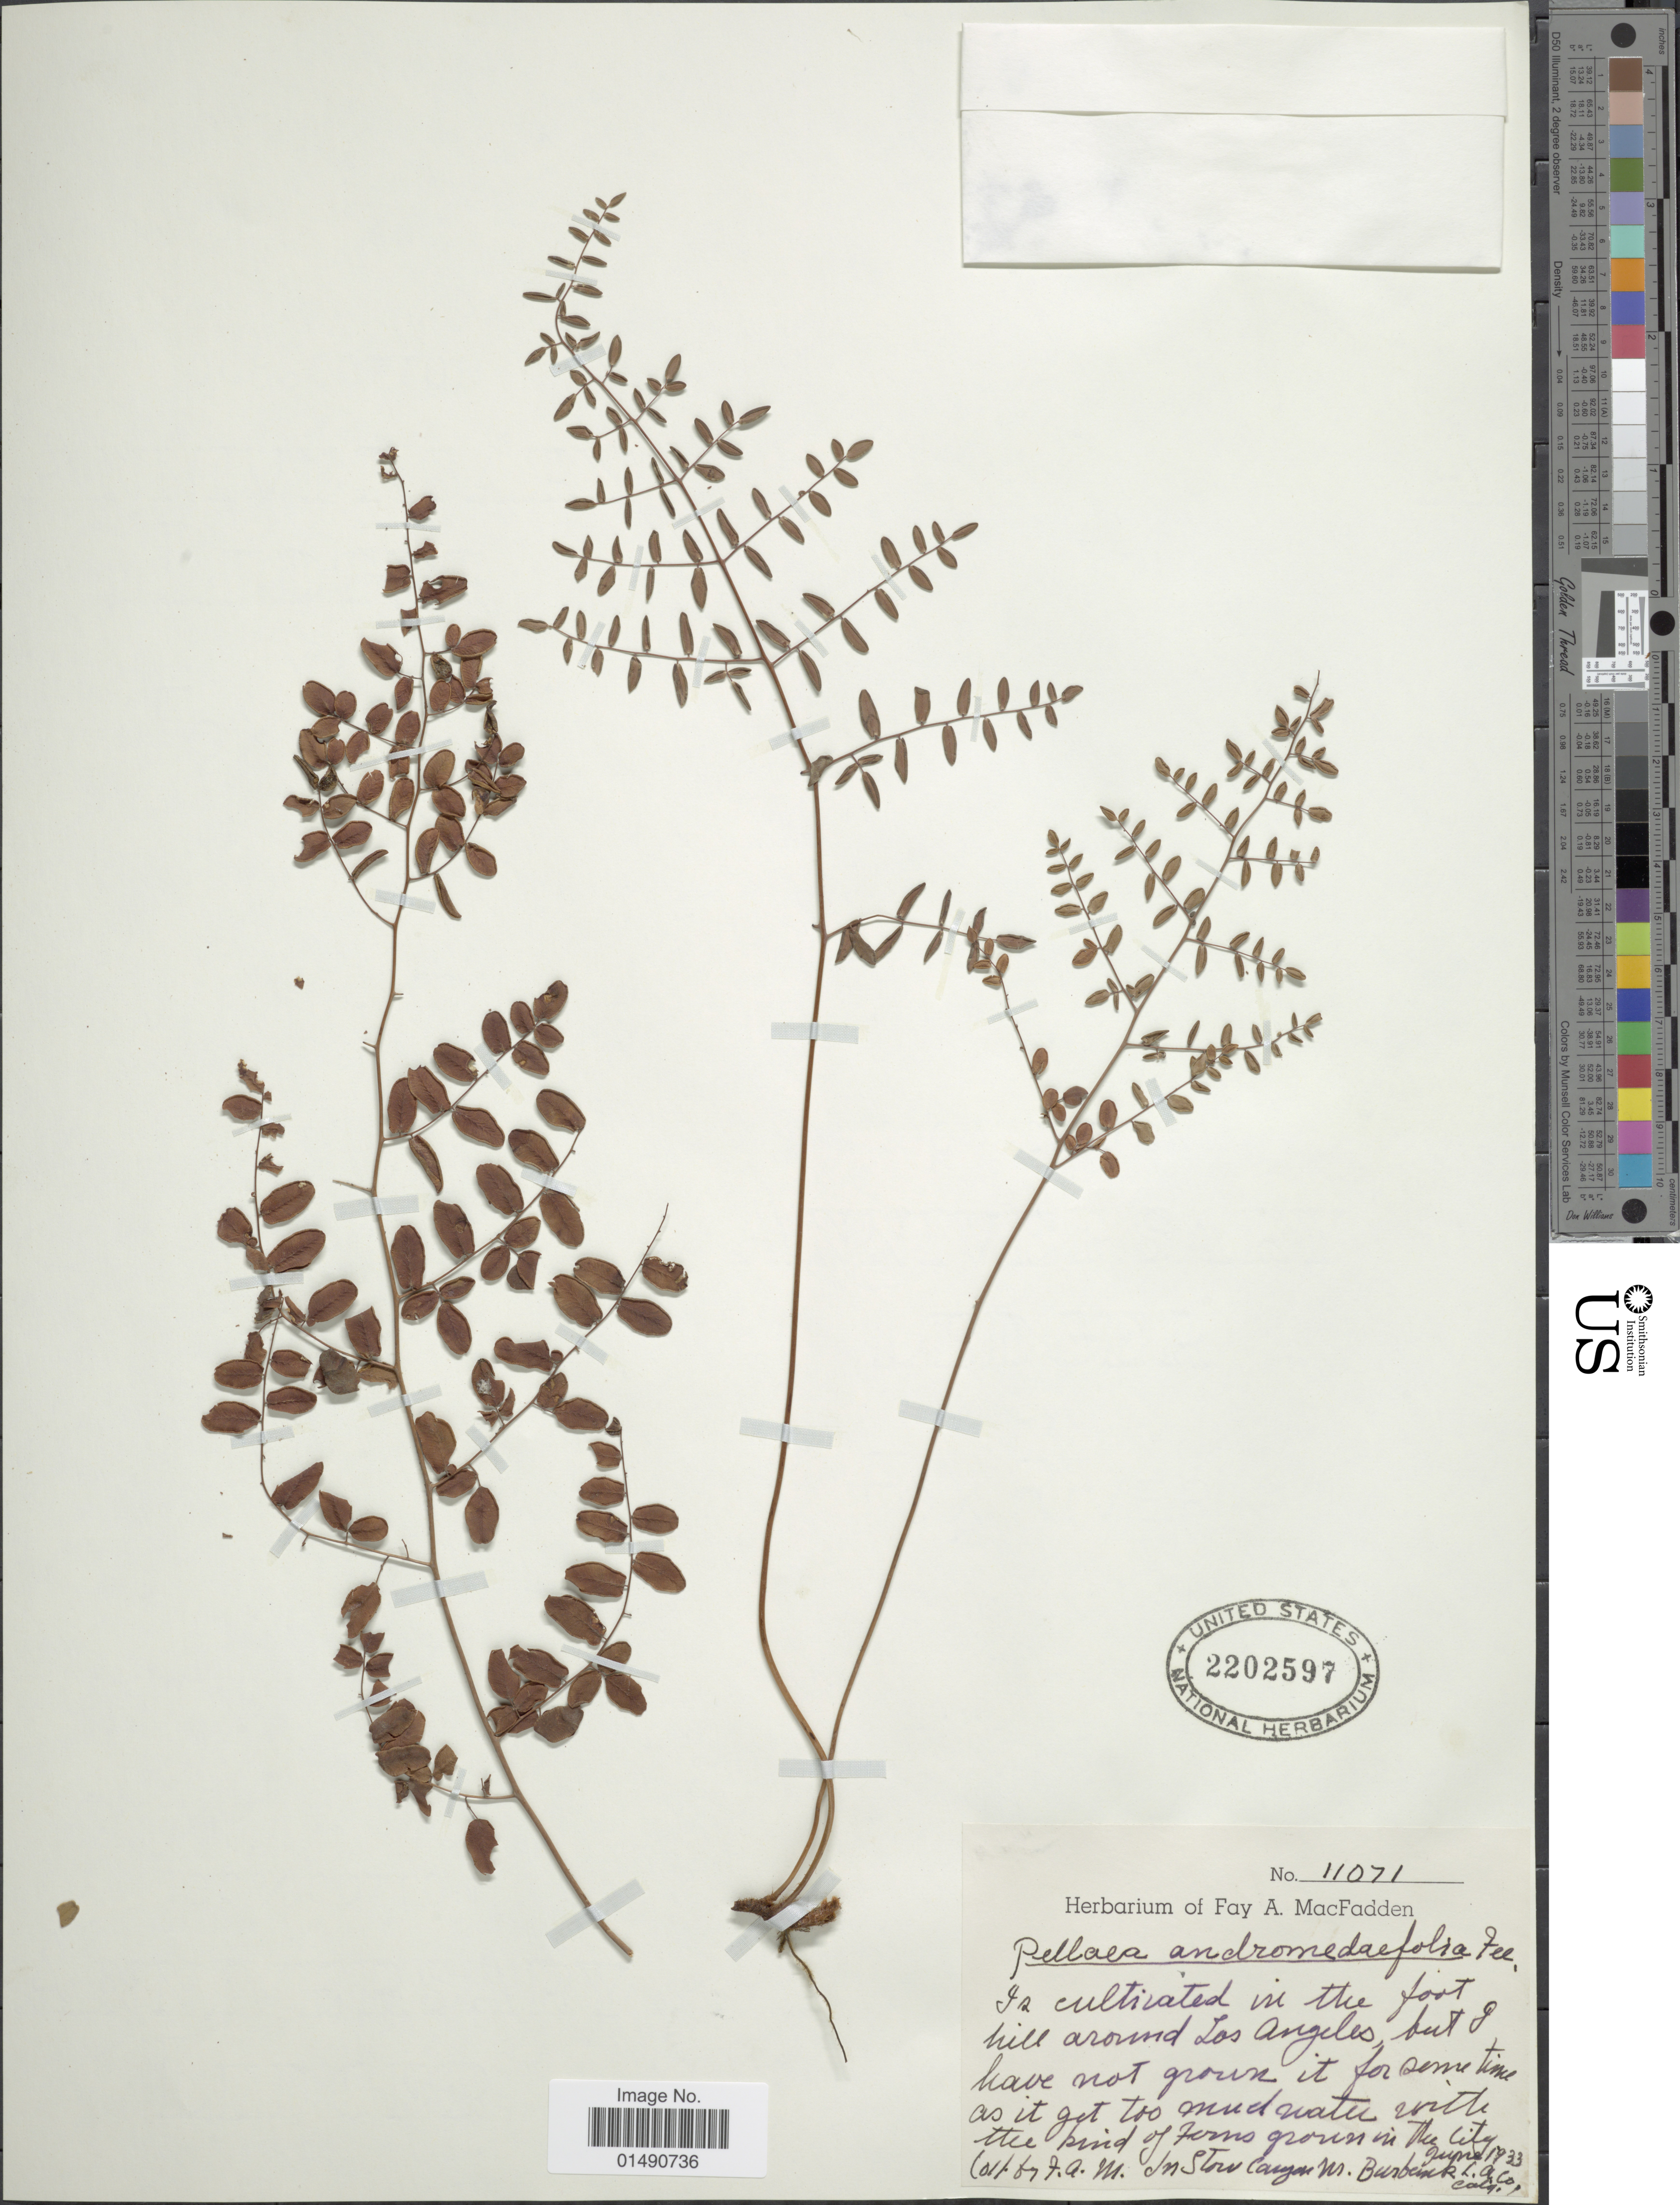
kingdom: Plantae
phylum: Tracheophyta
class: Polypodiopsida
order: Polypodiales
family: Pteridaceae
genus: Pellaea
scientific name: Pellaea andromedifolia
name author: (Kaulf.) Fée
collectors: F. MacFadden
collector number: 11071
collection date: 1933-06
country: United States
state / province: California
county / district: Los Angeles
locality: Cultivated in the foot hill around Los Angeles.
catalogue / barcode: US 2202597